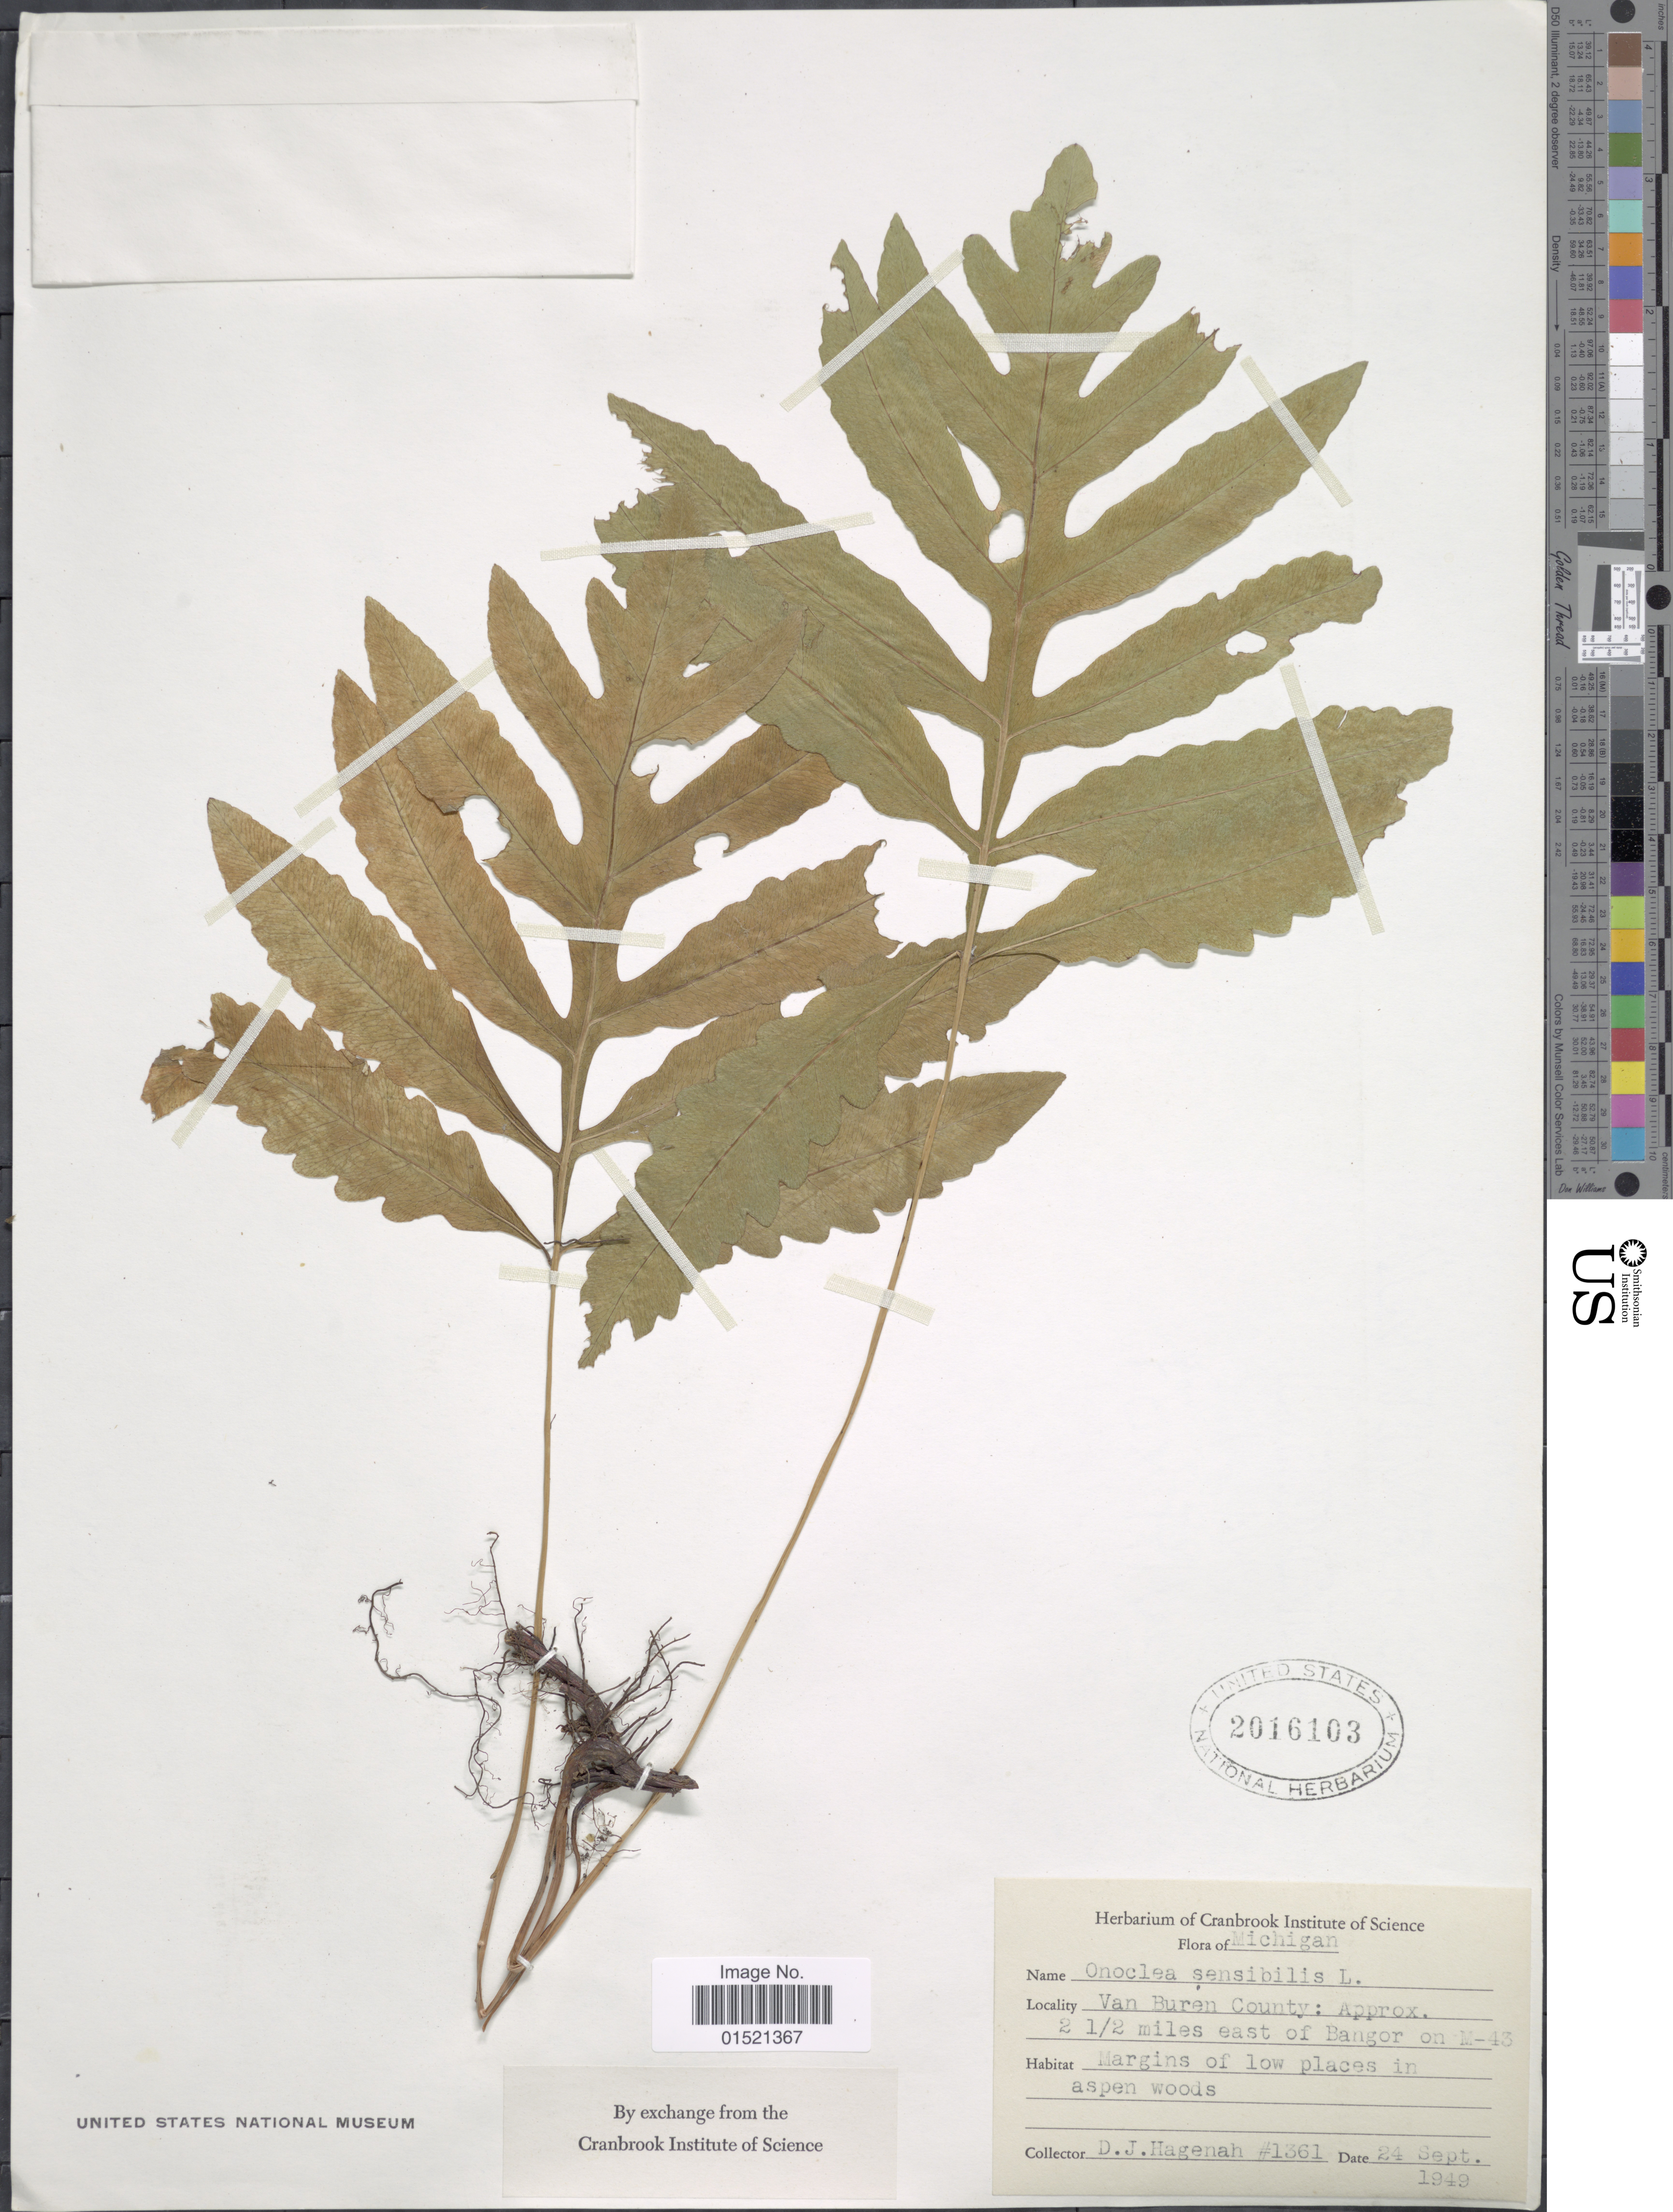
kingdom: Plantae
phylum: Tracheophyta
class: Polypodiopsida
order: Polypodiales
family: Onocleaceae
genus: Onoclea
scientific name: Onoclea sensibilis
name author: L.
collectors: D. Hagenah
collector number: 1361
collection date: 1949-09-24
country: United States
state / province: Michigan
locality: Van Buren County: Approx. 2 1/2 miles east of Bangor on M-43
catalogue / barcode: US 2016103